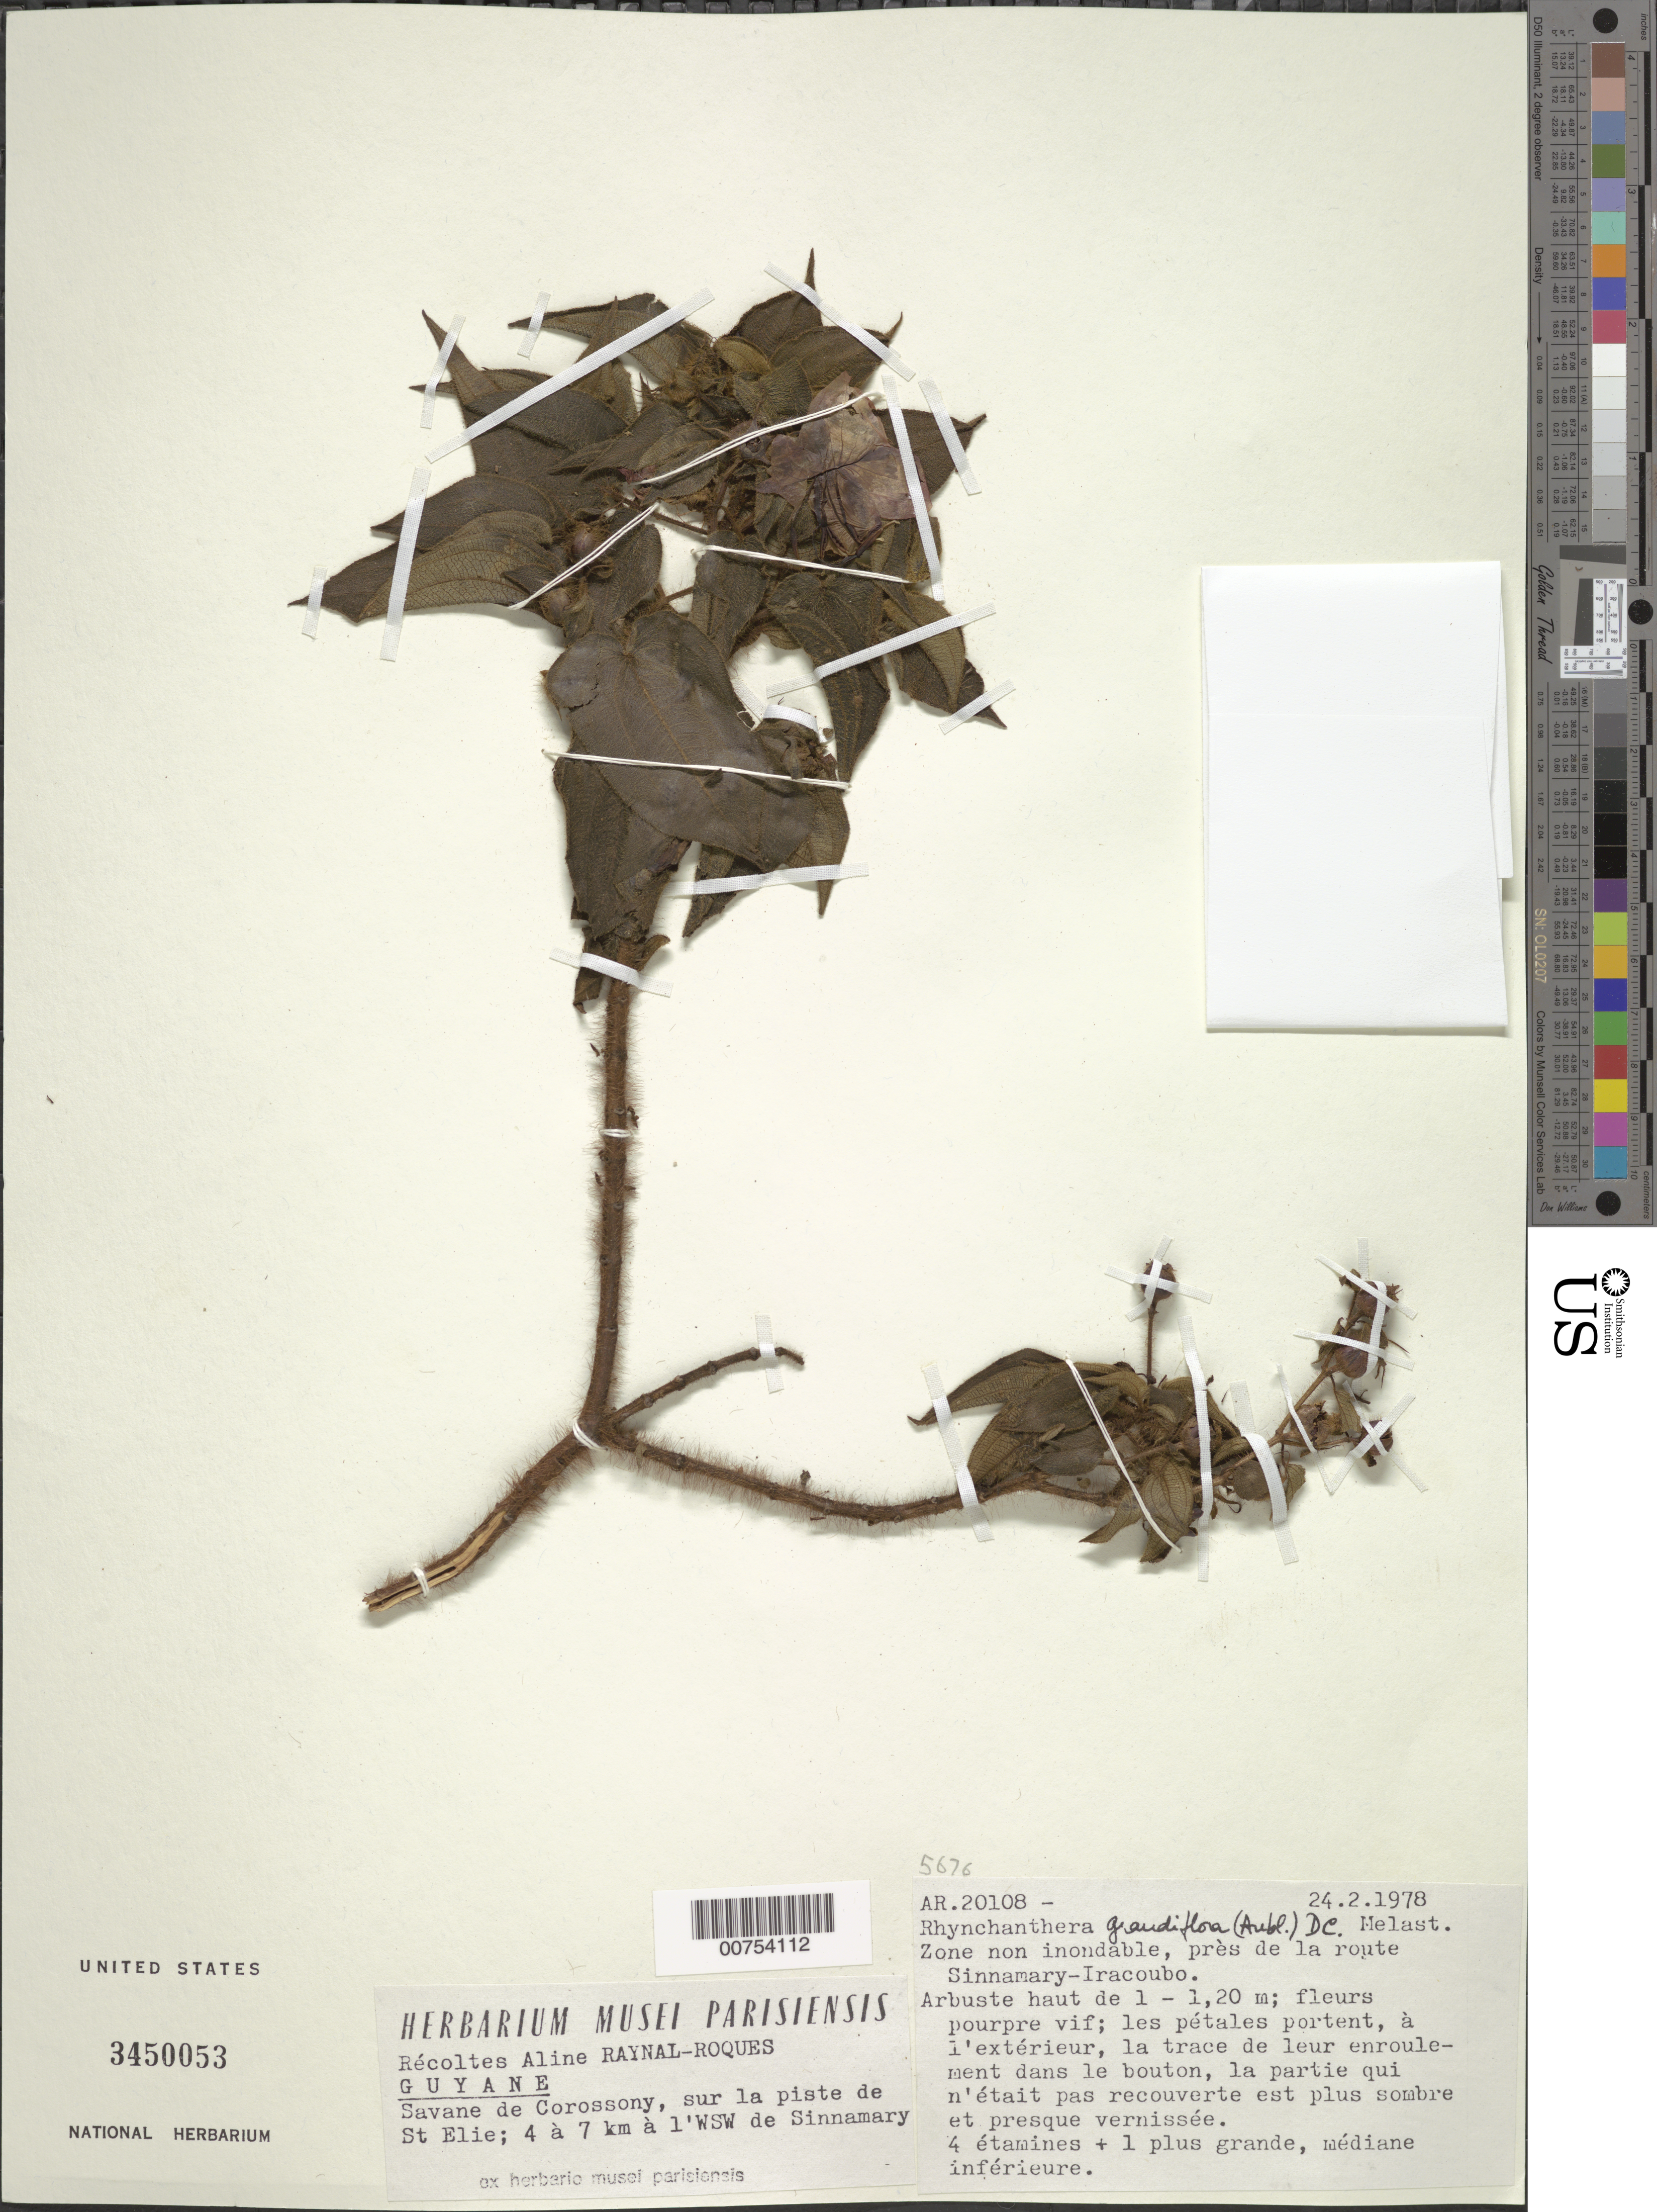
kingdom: Plantae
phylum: Tracheophyta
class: Magnoliopsida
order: Myrtales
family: Melastomataceae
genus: Rhynchanthera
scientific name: Rhynchanthera grandiflora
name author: (Aubl.) DC.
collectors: A. M. Raynal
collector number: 20108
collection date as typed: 24-Feb-78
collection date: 1978-02-24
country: French Guiana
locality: Savane de Corossony, Piste de Saint-Élie, 4-7 km WSW de Sinnamary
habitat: Zone non inondable; pres de la route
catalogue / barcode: US 3450053